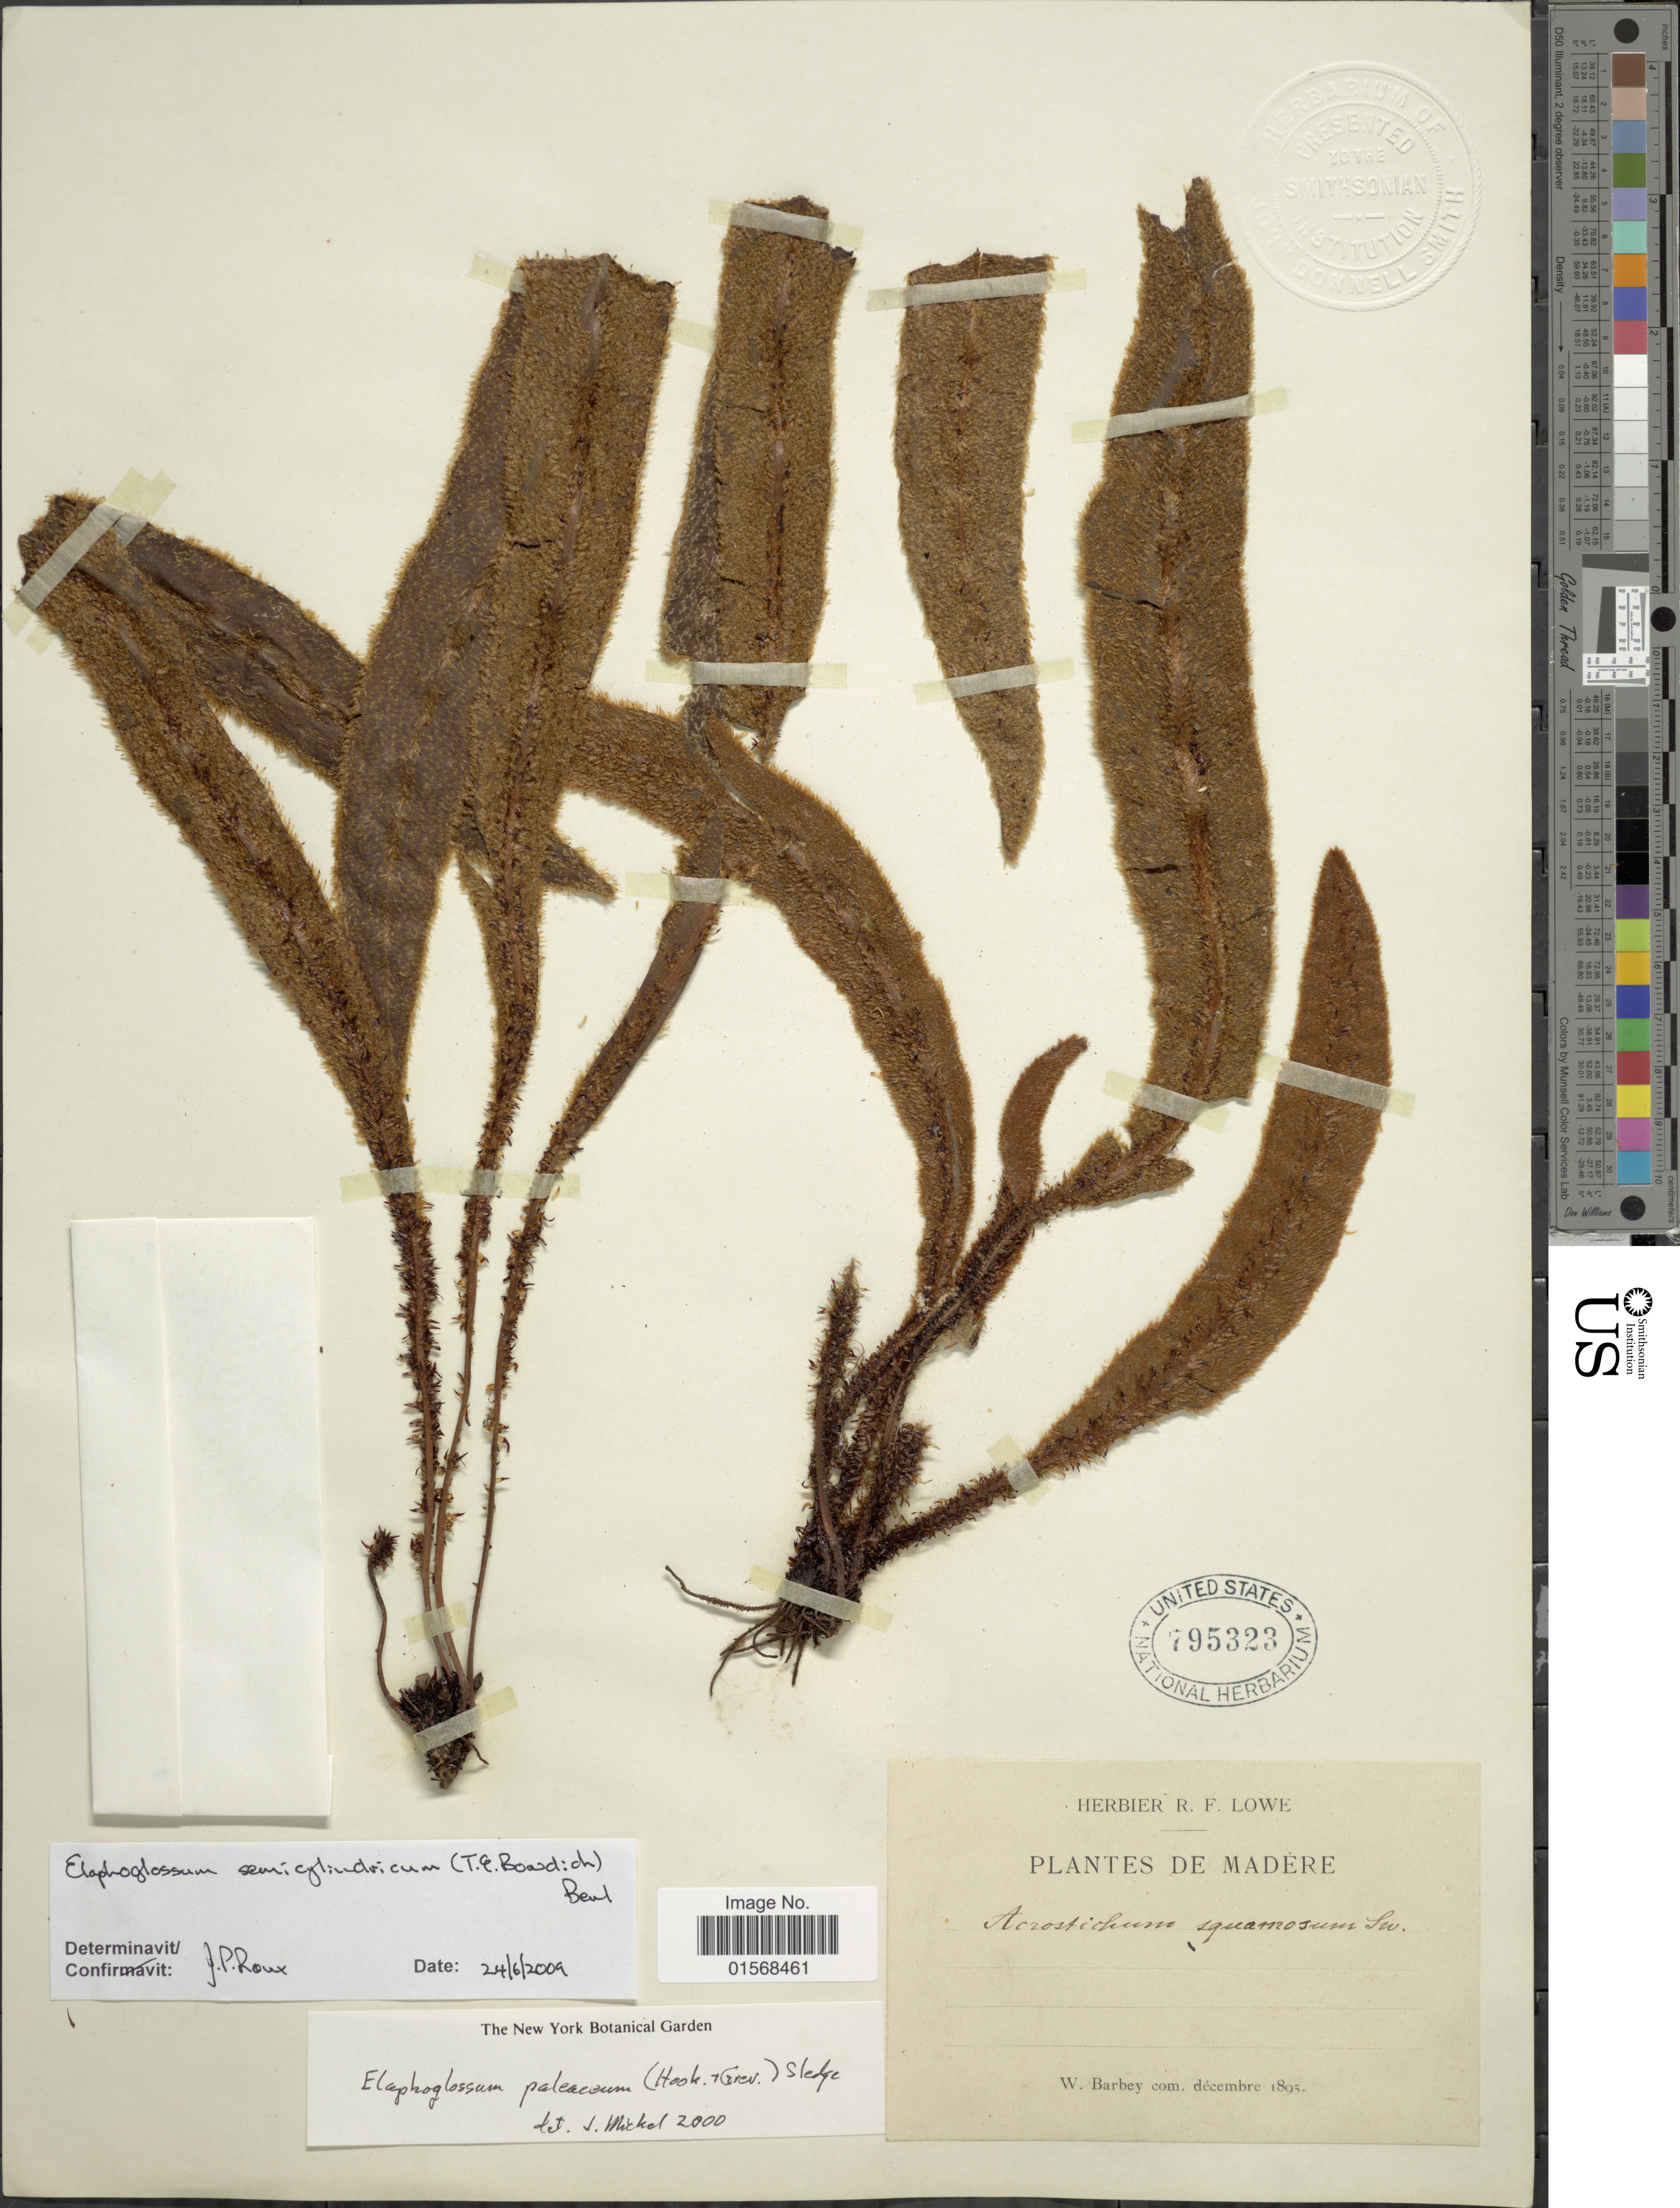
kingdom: Plantae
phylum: Tracheophyta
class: Polypodiopsida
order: Polypodiales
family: Dryopteridaceae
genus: Elaphoglossum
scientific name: Elaphoglossum semicylindricum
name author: (T.E. Bowdich) Benl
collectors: ex herb. R. F. Lowe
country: Portugal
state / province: Madeira (Aut. Reg.)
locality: Madere.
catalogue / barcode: US 795323